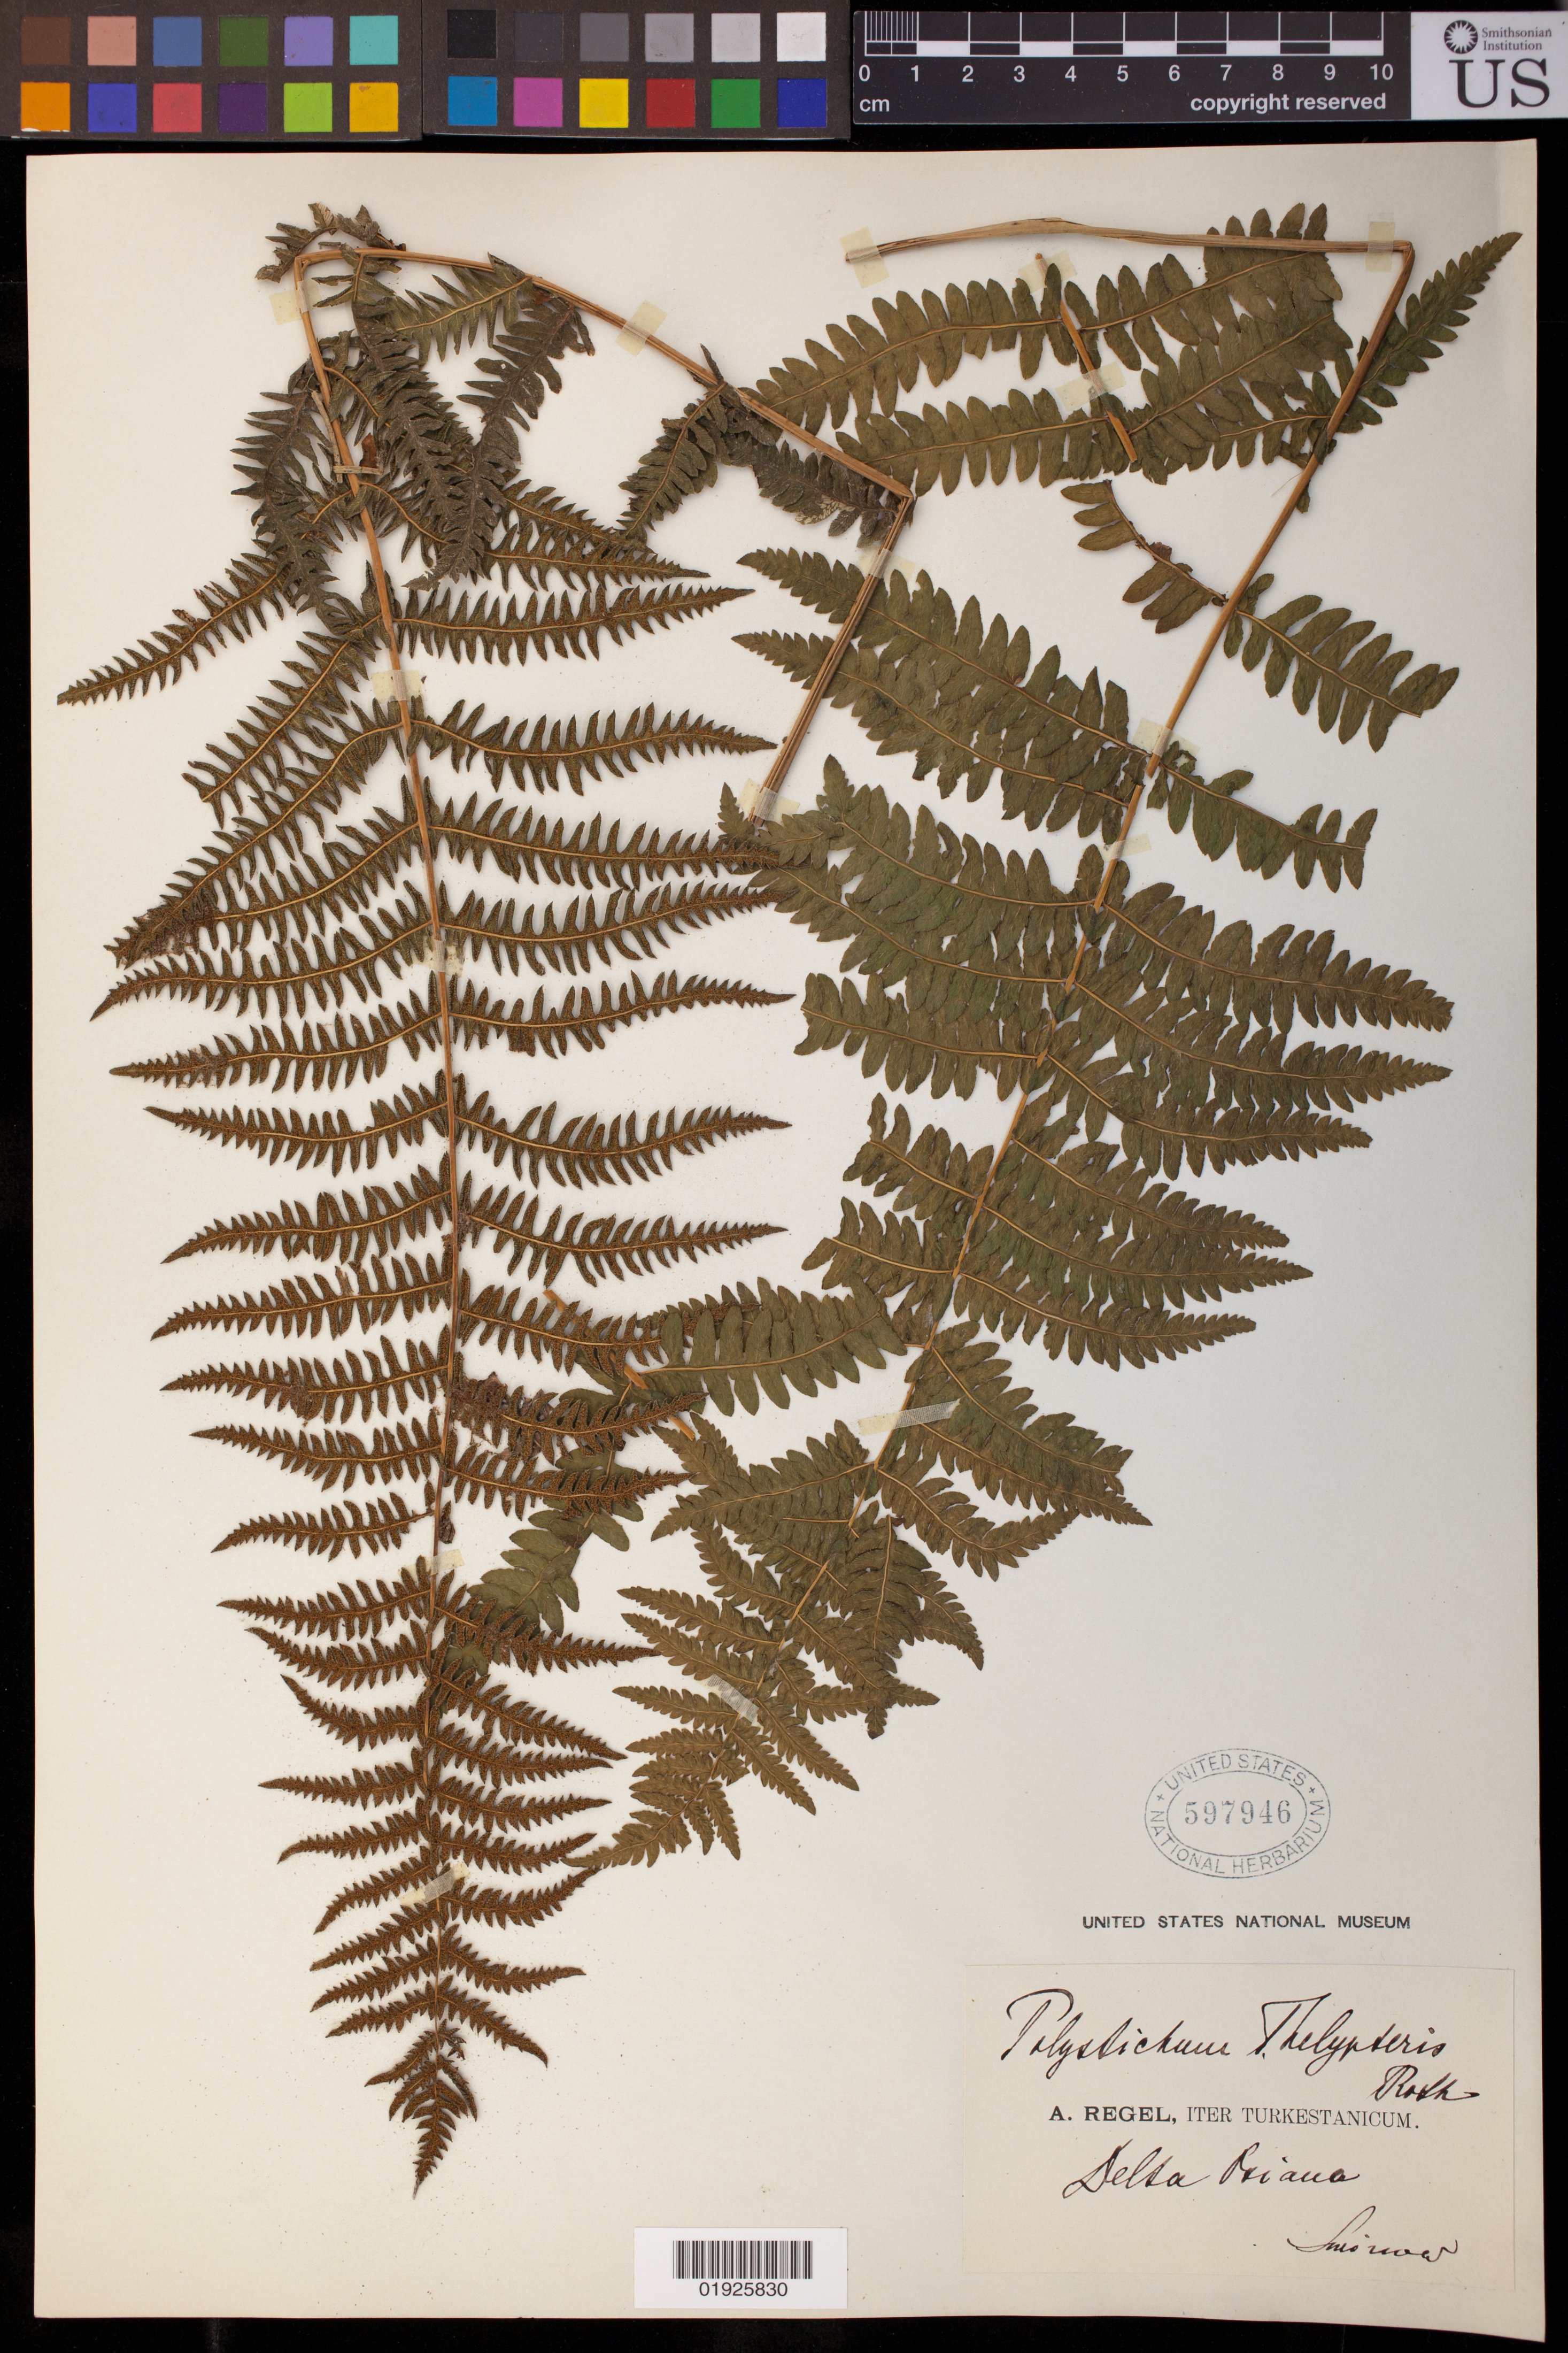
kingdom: Plantae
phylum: Tracheophyta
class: Polypodiopsida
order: Polypodiales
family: Thelypteridaceae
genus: Thelypteris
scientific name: Thelypteris palustris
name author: (Salisb.) Schott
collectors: A. Regel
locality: Selsa Priava. Smoiwa. [interpreted]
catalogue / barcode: US 597946